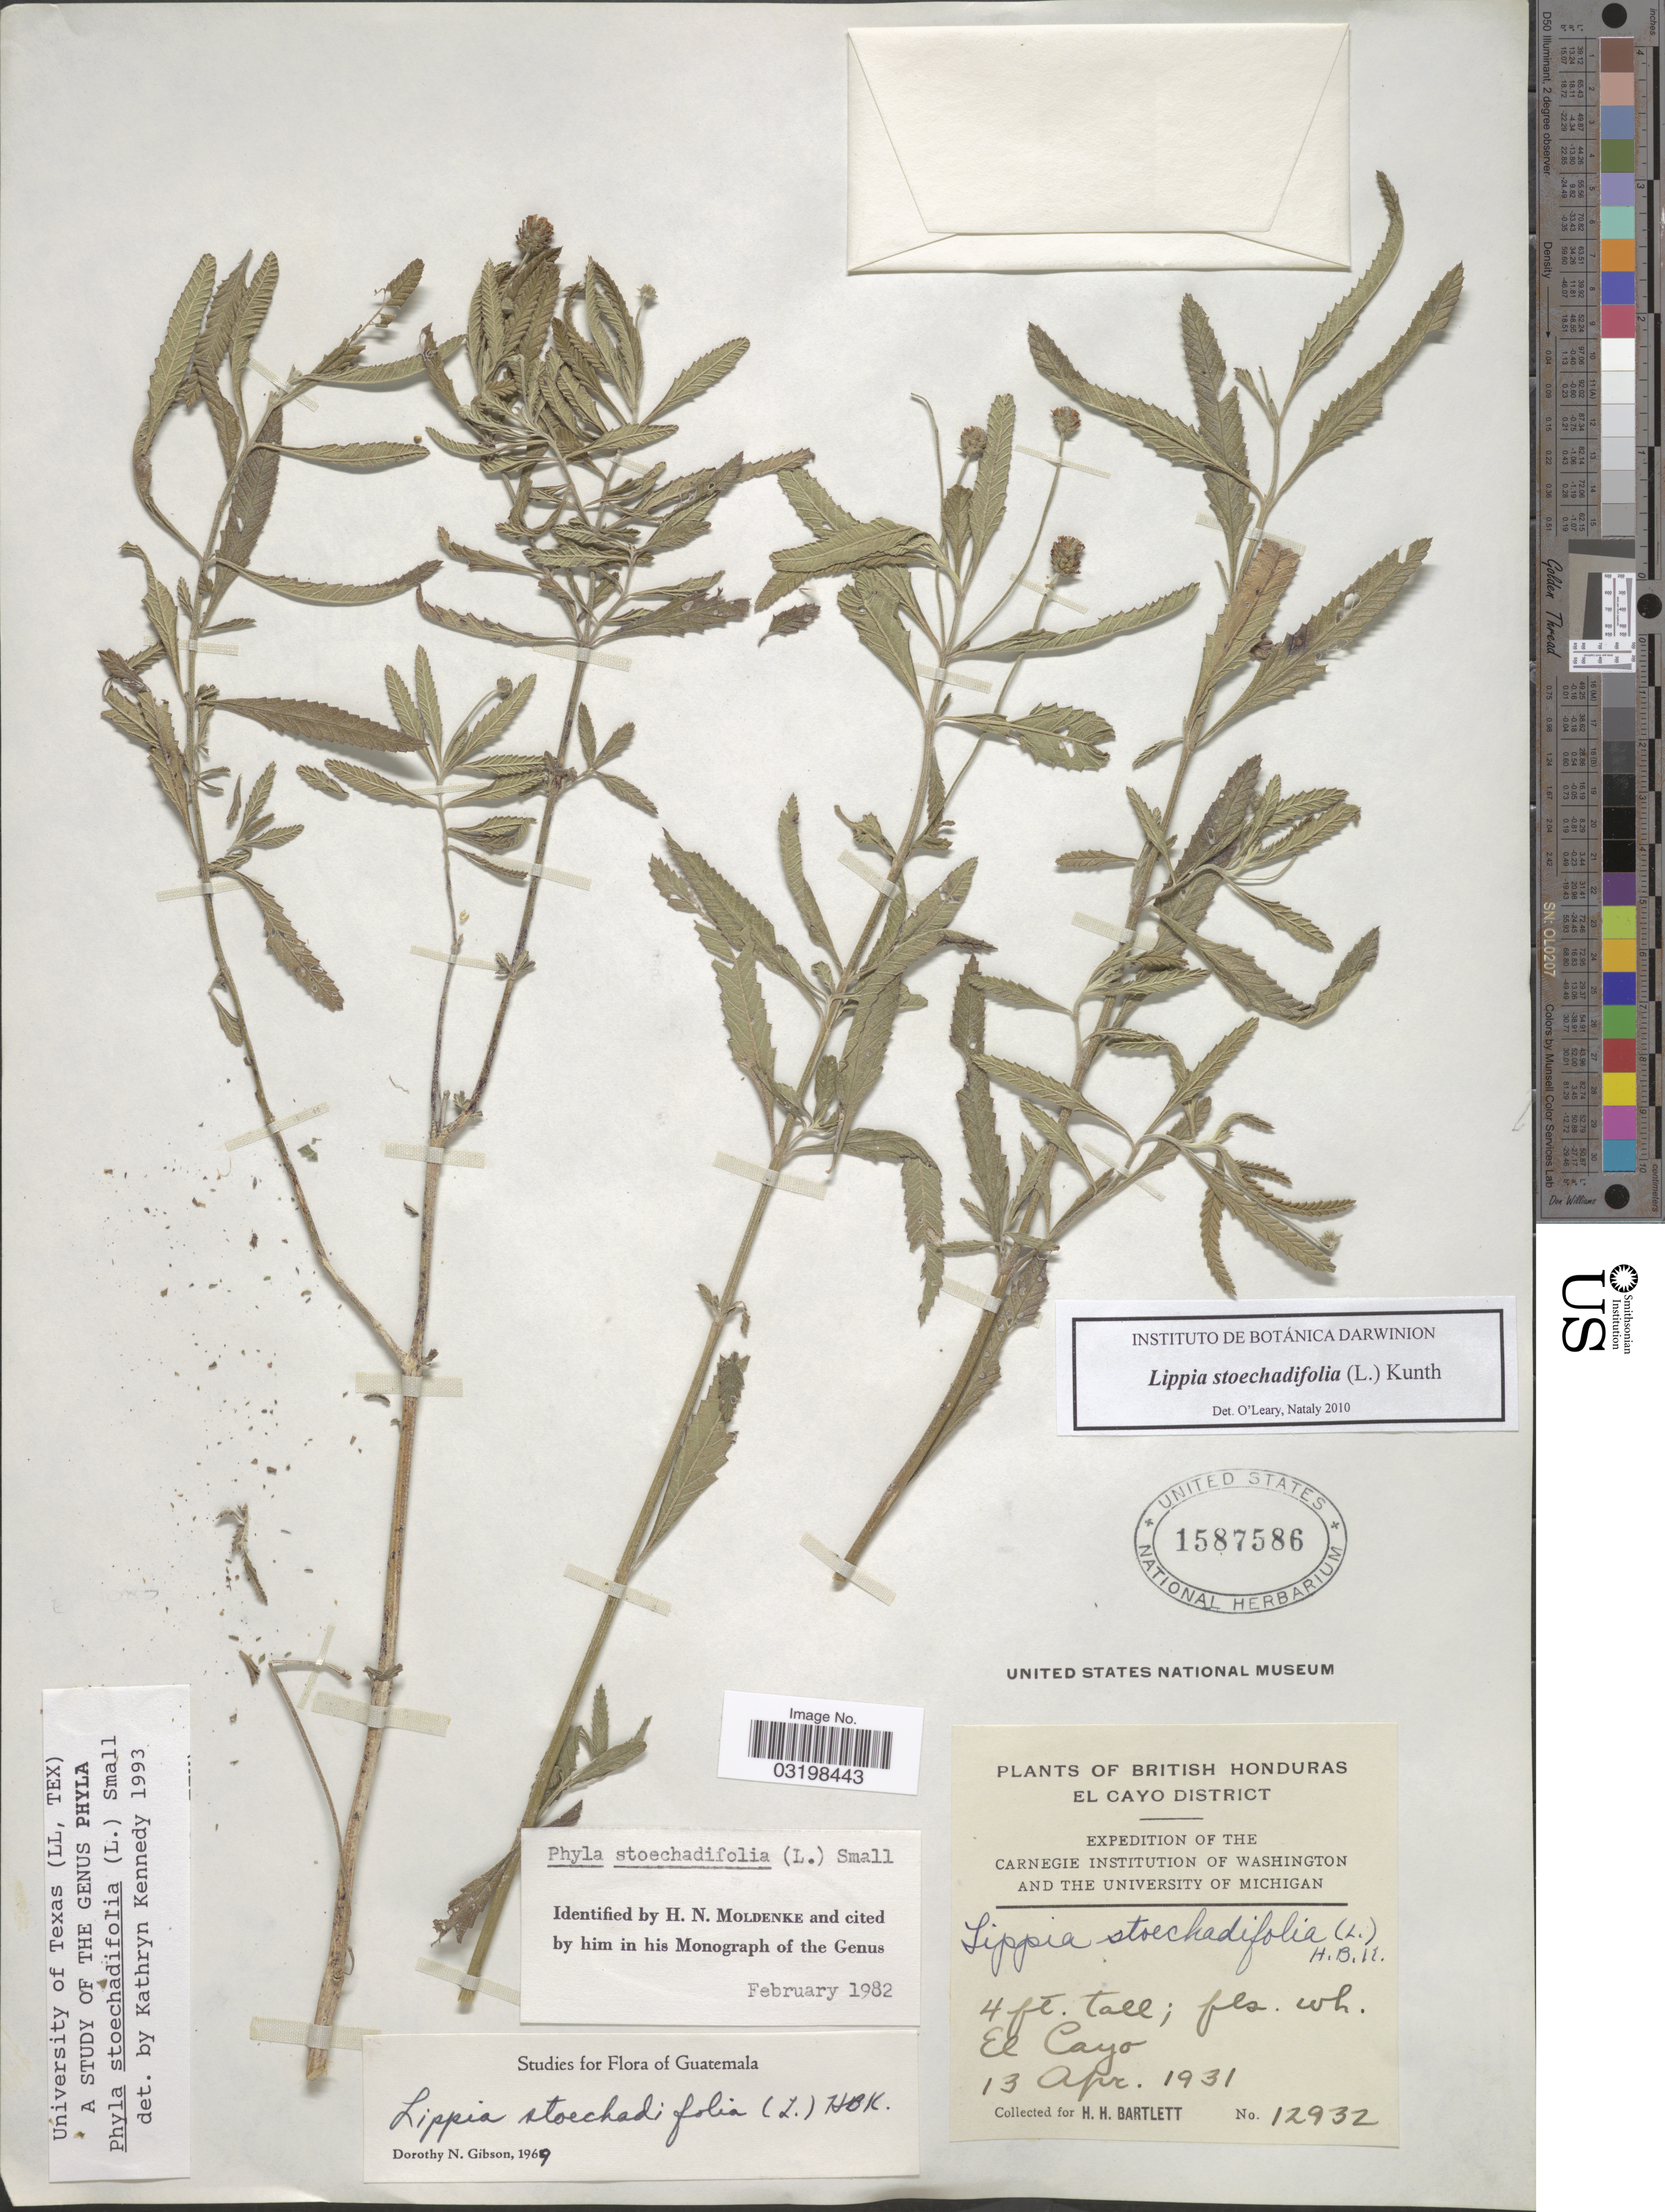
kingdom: Plantae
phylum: Tracheophyta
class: Magnoliopsida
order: Lamiales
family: Verbenaceae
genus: Lippia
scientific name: Lippia stoechadifolia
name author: (L.) Kunth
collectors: H. H. Bartlett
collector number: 12932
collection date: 1931-04-13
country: Belize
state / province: Cayo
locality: El Cayo District. El Cayo.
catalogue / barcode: US 1587586